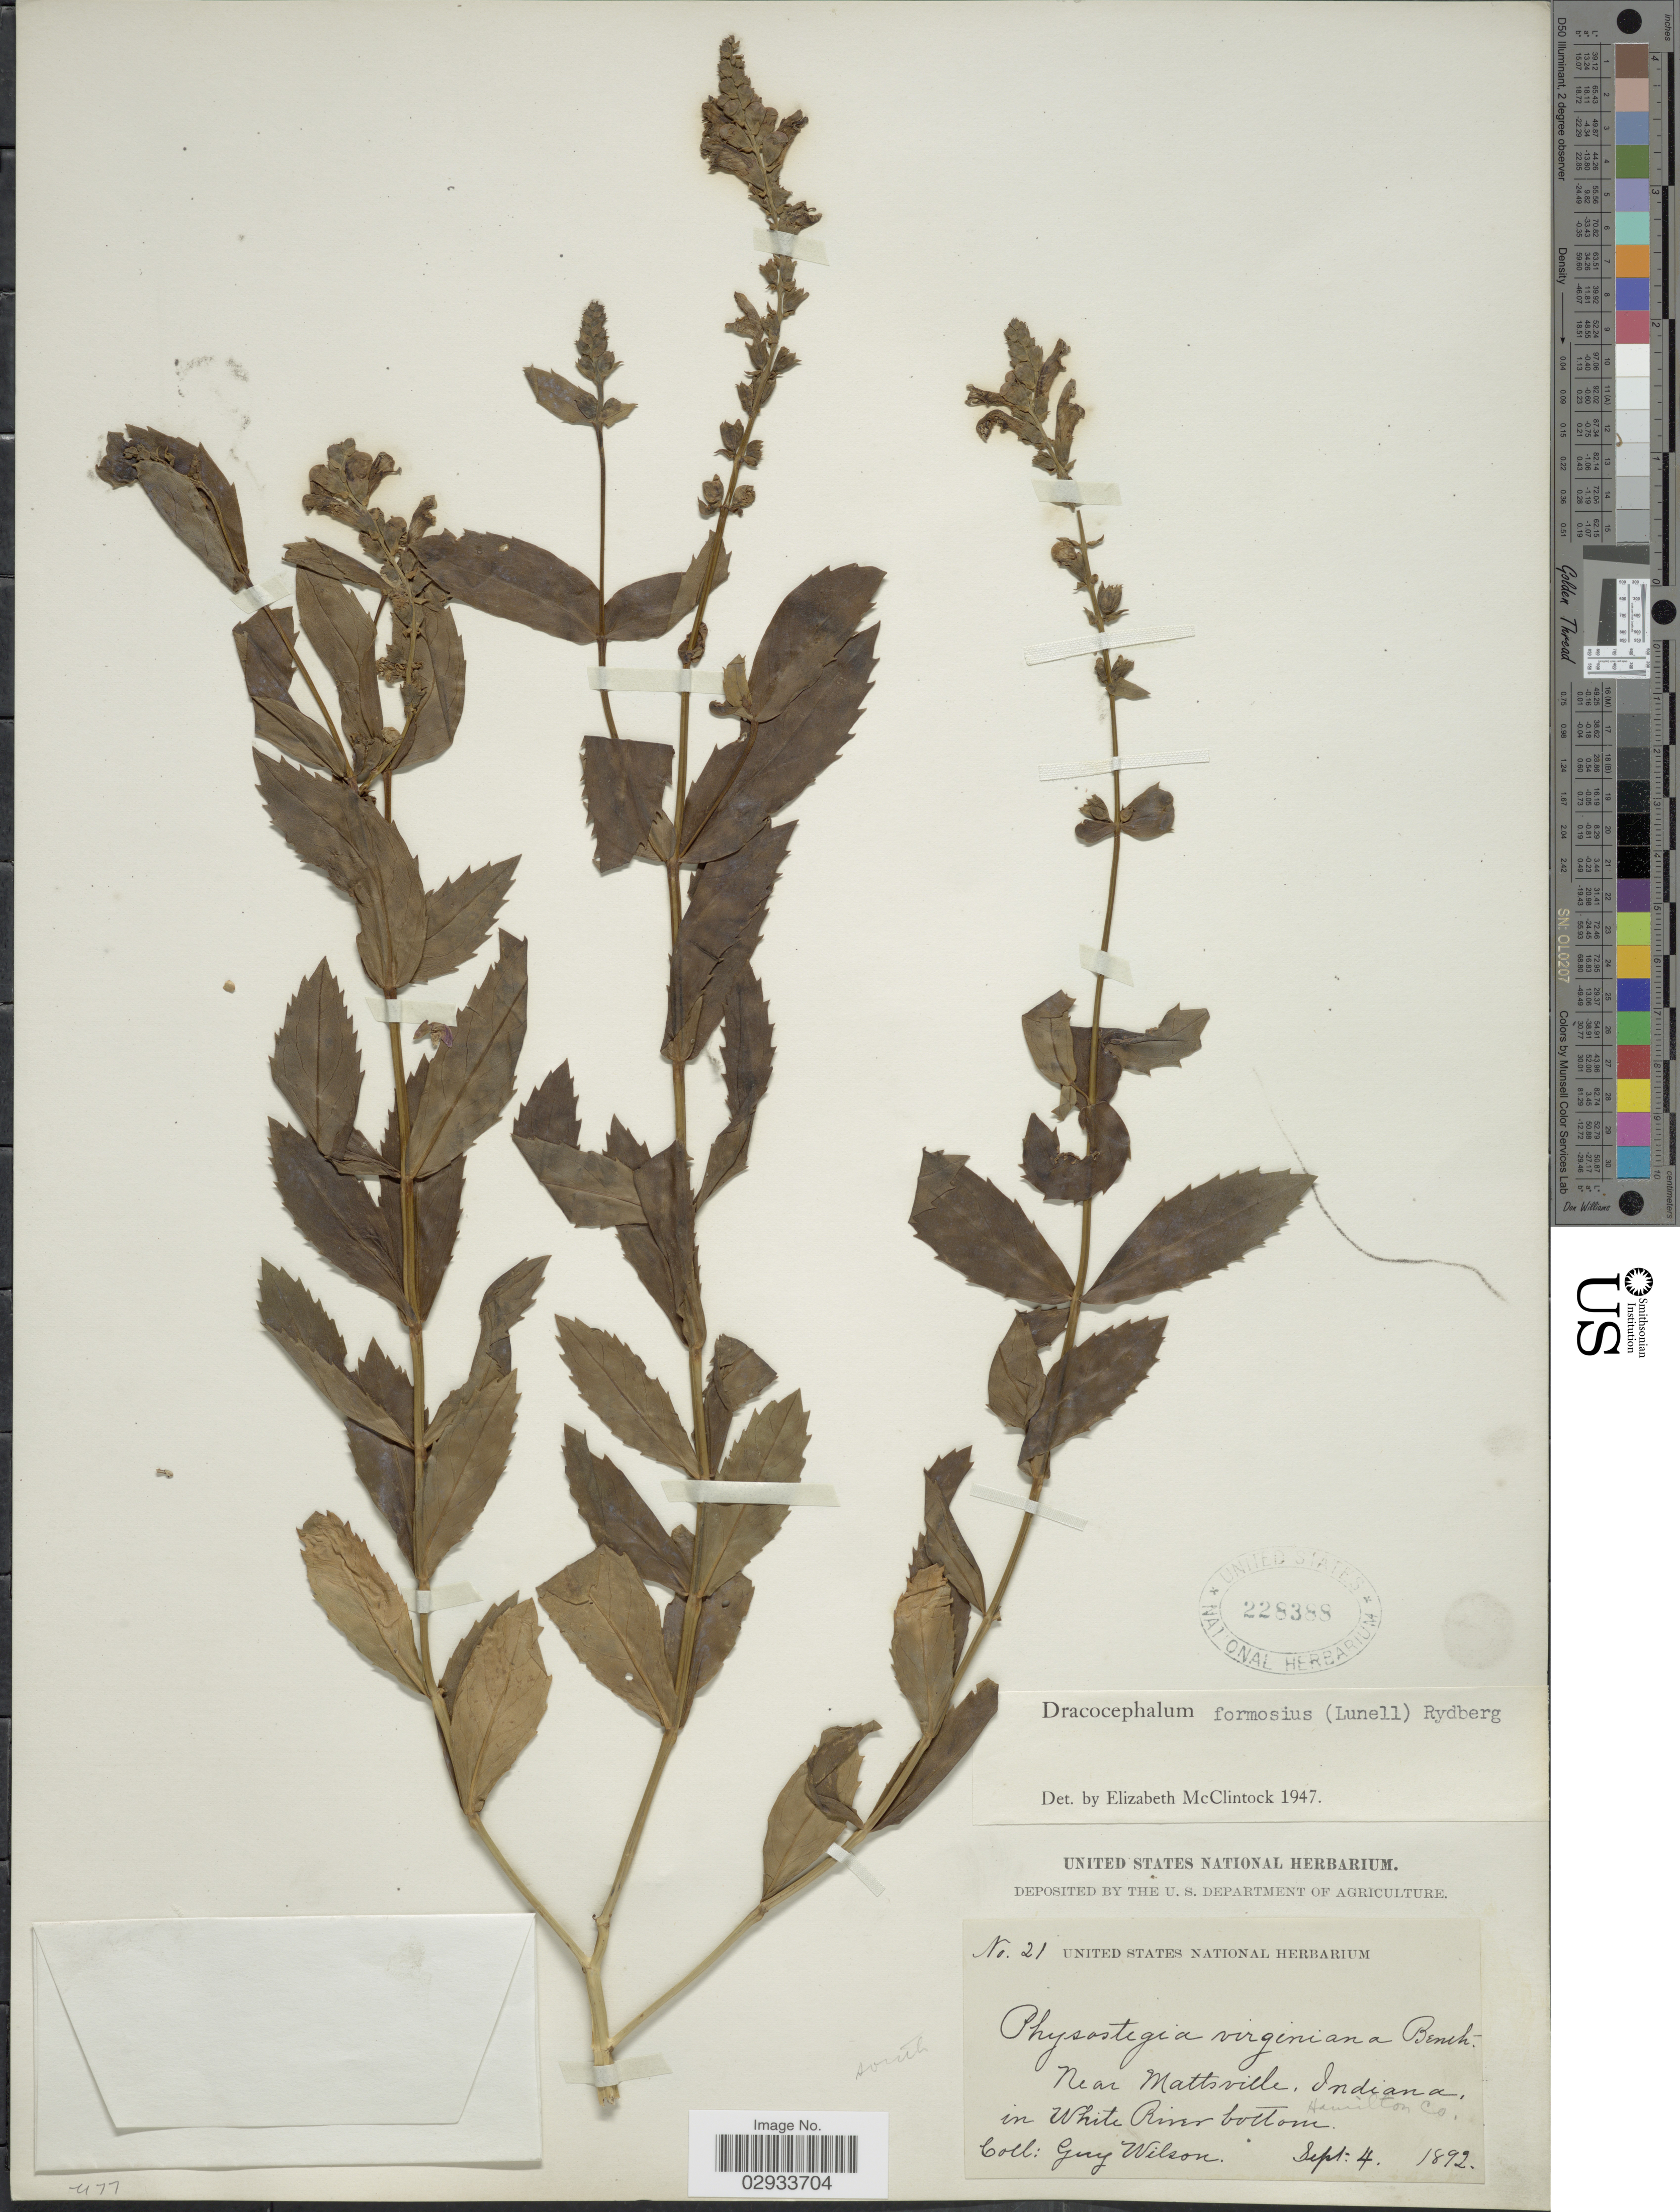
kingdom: Plantae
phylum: Tracheophyta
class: Magnoliopsida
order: Lamiales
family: Lamiaceae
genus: Physostegia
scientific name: Physostegia formosior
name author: Lunell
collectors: G. Wilson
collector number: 21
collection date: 1892-09-04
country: United States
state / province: Indiana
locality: Near Mattsville, Indiana in White River bottom. Hamilton Co.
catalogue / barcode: US 228388